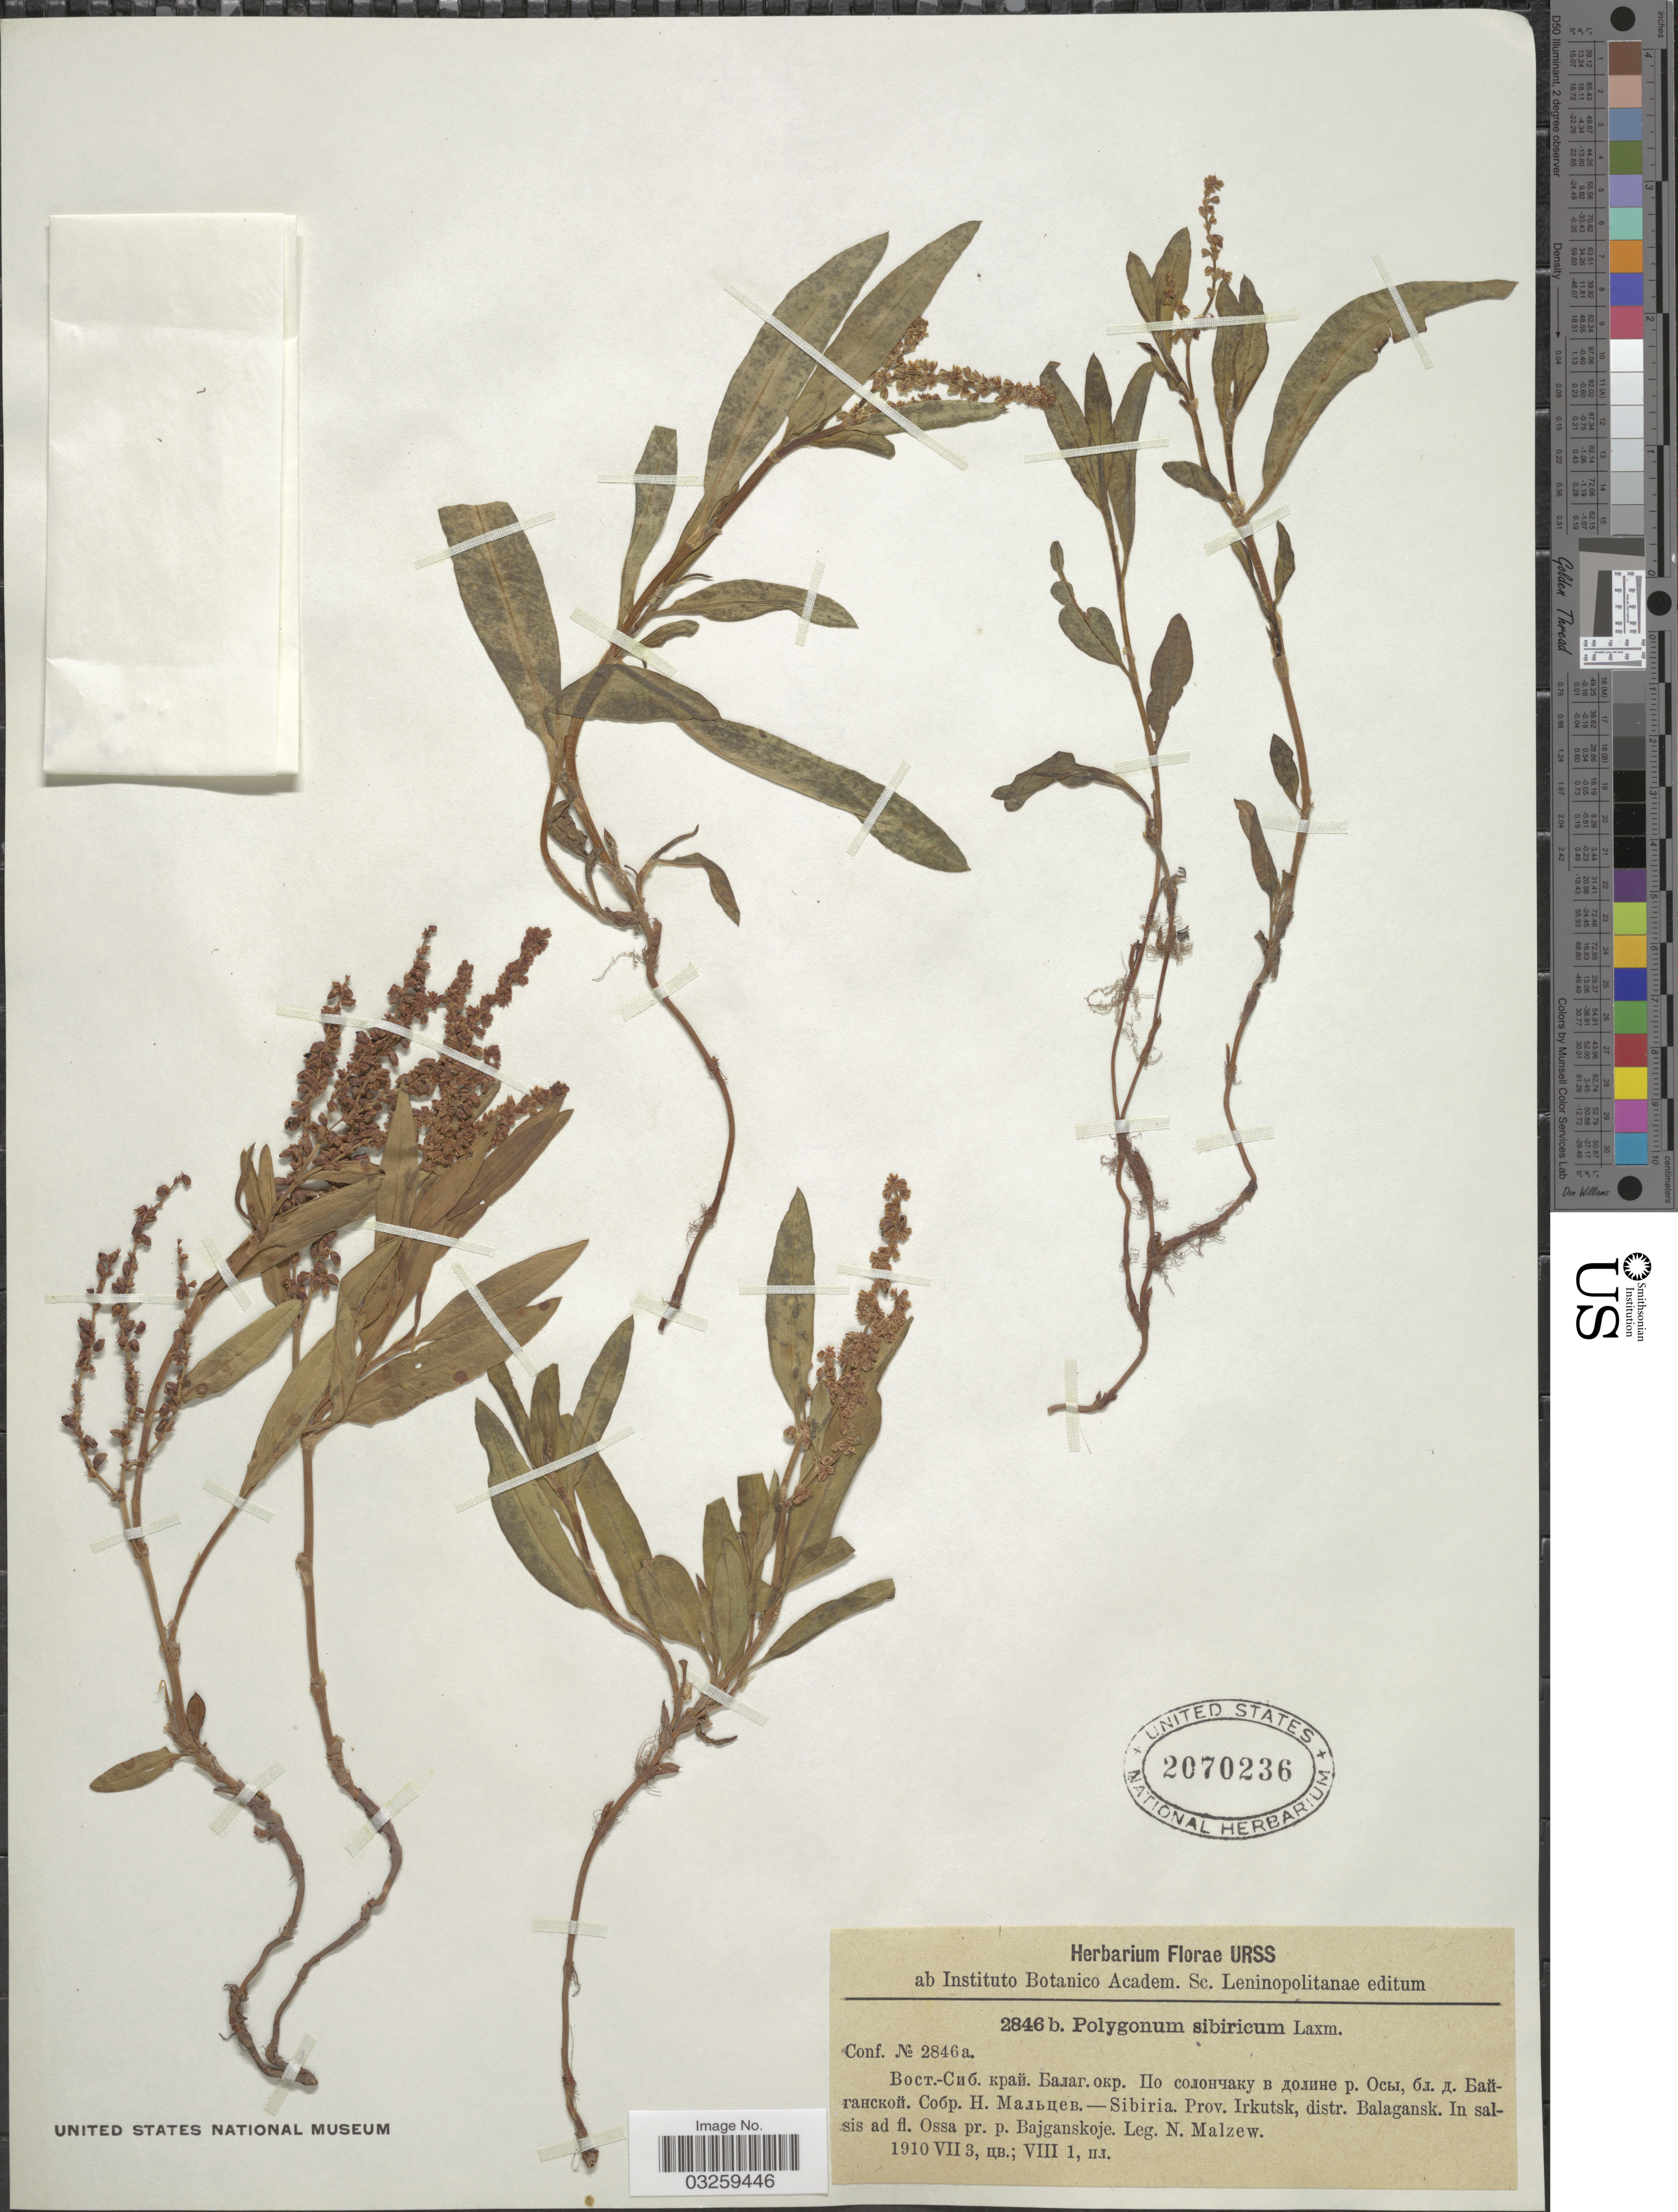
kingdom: Plantae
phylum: Tracheophyta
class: Magnoliopsida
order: Caryophyllales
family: Polygonaceae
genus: Knorringia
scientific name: Knorringia sibirica subsp. sibirica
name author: (Laxm.) Tzvelev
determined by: Strong, Mark T., (BOT), Smithsonian Institution - National Museum of Natural History (UNITED STATES)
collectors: N. Malzew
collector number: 2846a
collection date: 1910-07-03/1910-08-01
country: Russian Federation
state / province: Irkutsk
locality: Sibiria. distr. Balagansk. In salsis ad fl. Ossa pr. p. Bajganskoje.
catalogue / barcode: US 2070236